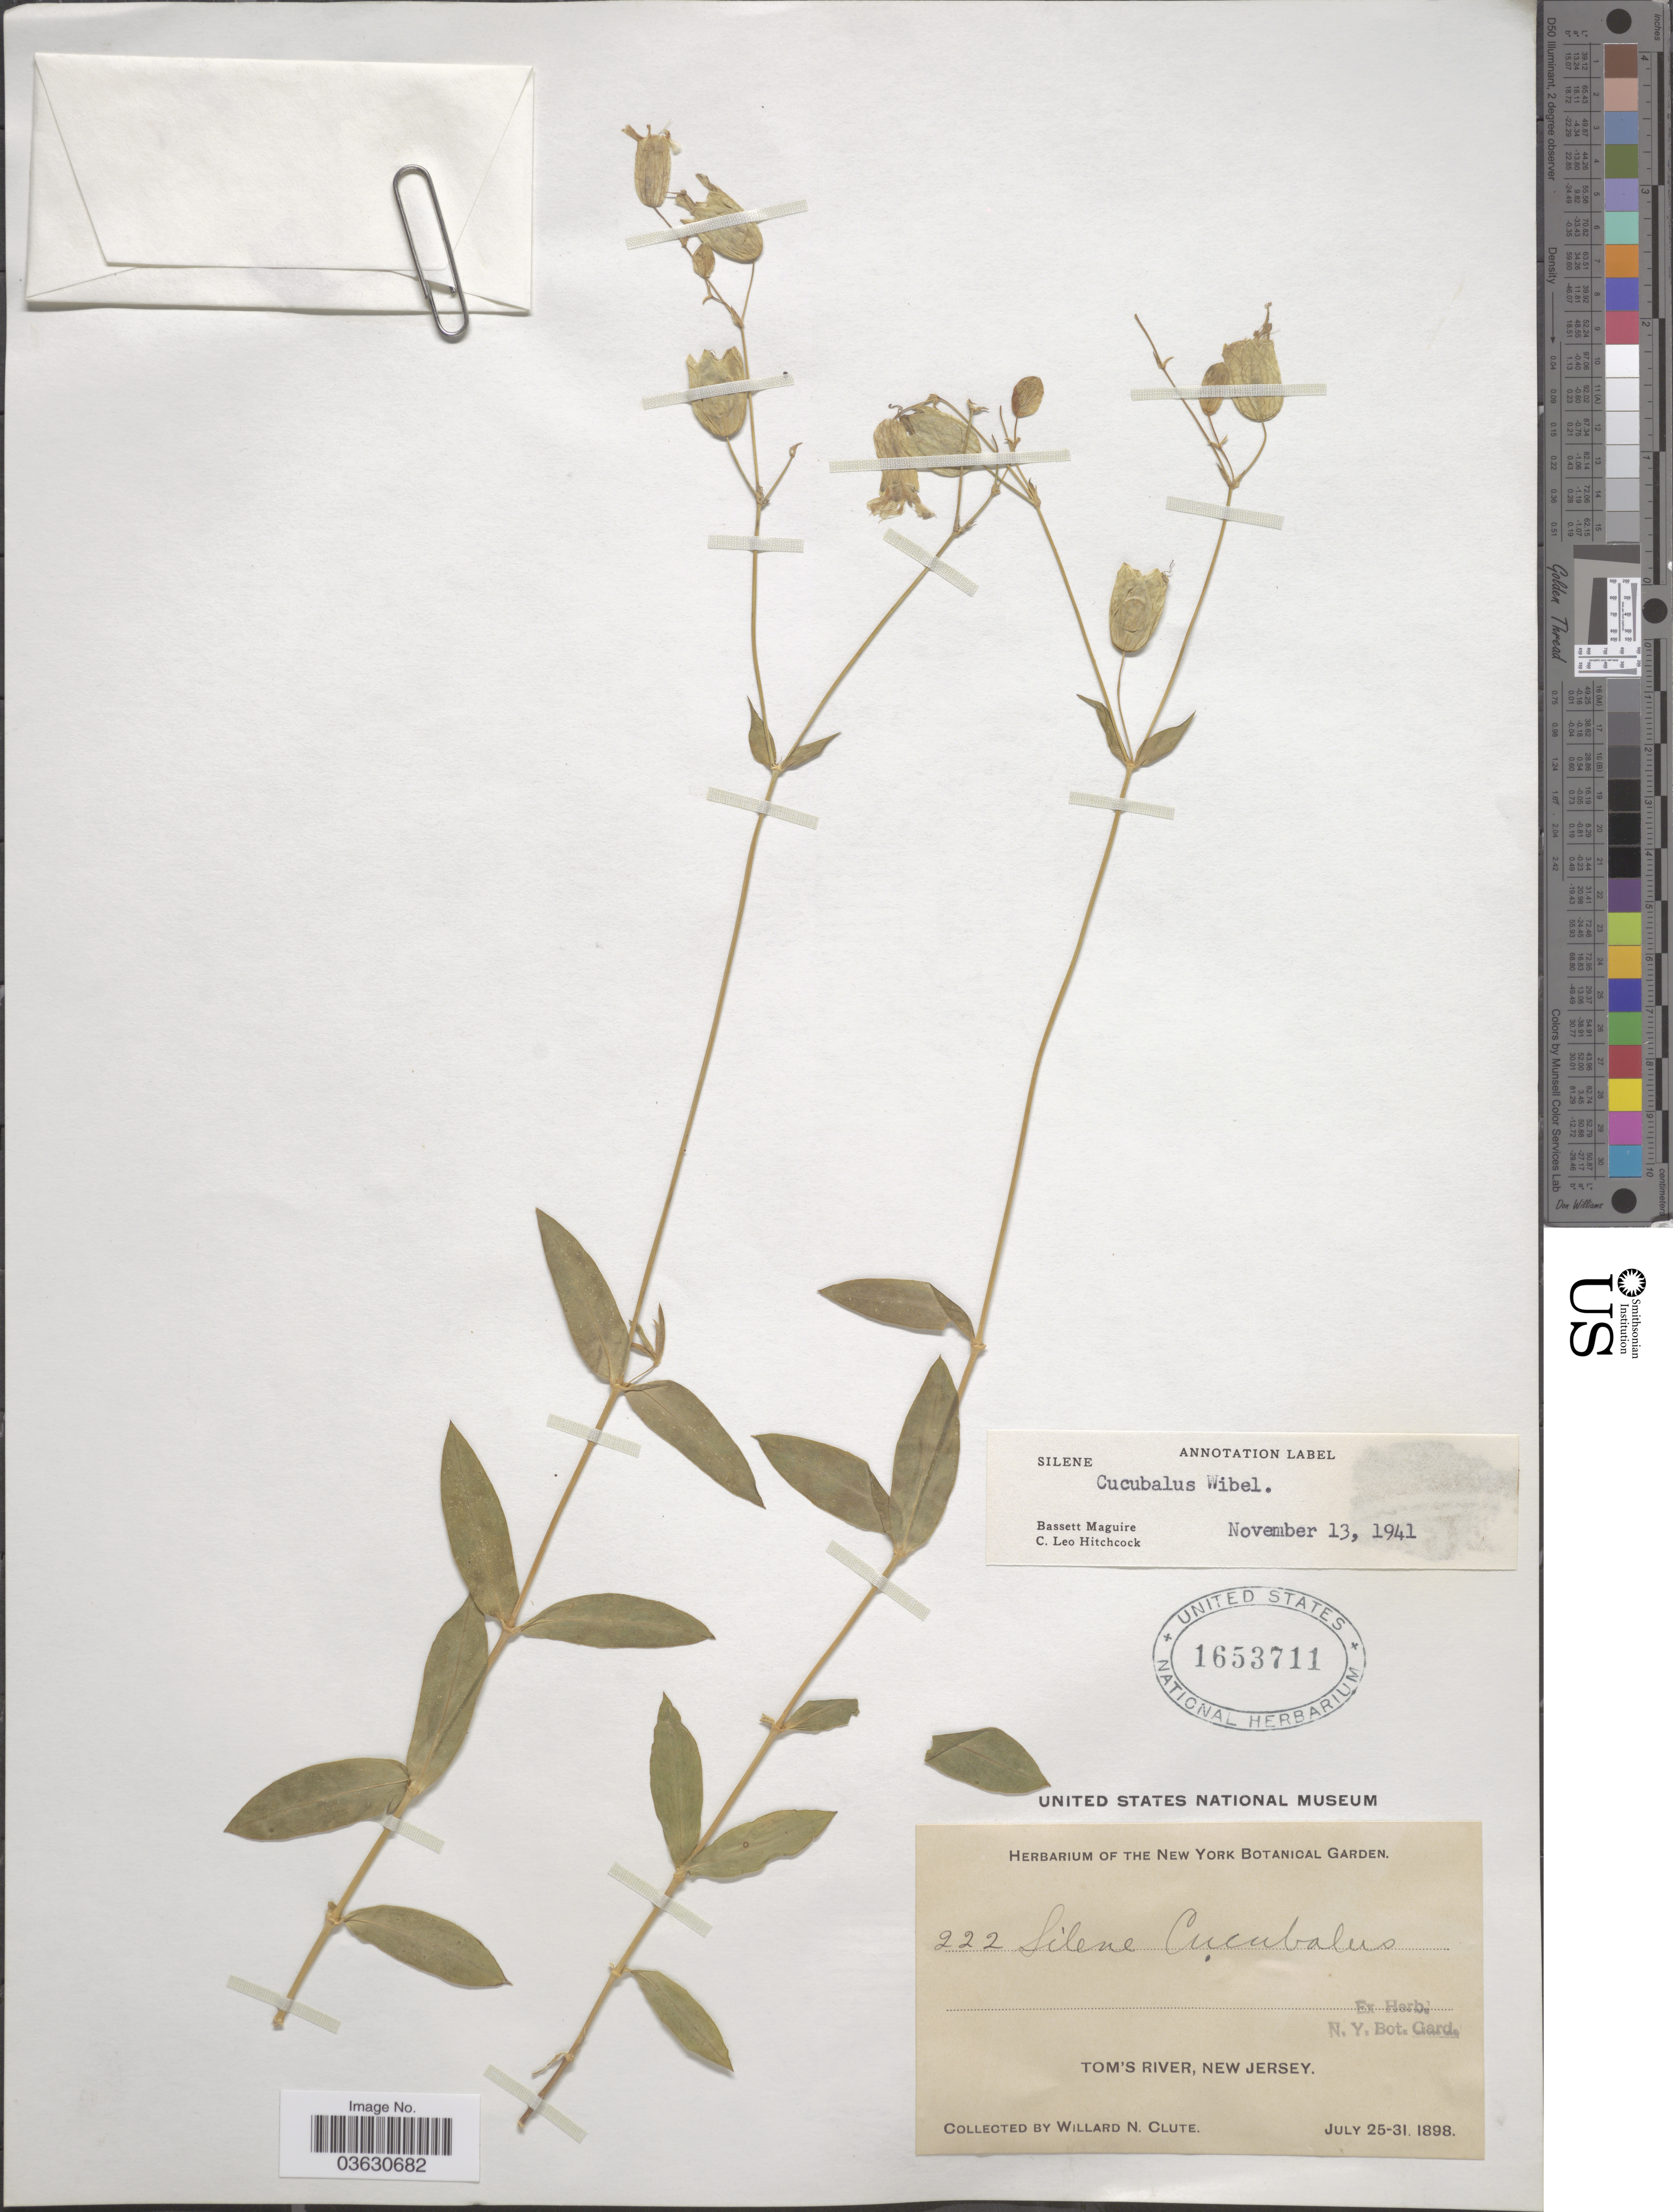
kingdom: Plantae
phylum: Tracheophyta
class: Magnoliopsida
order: Caryophyllales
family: Caryophyllaceae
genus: Silene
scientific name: Silene cucubalus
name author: L.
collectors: W. N. Clute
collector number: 222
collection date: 1898-07-25/1898-07-31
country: United States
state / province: New Jersey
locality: Tom's River.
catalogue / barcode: US 1653711